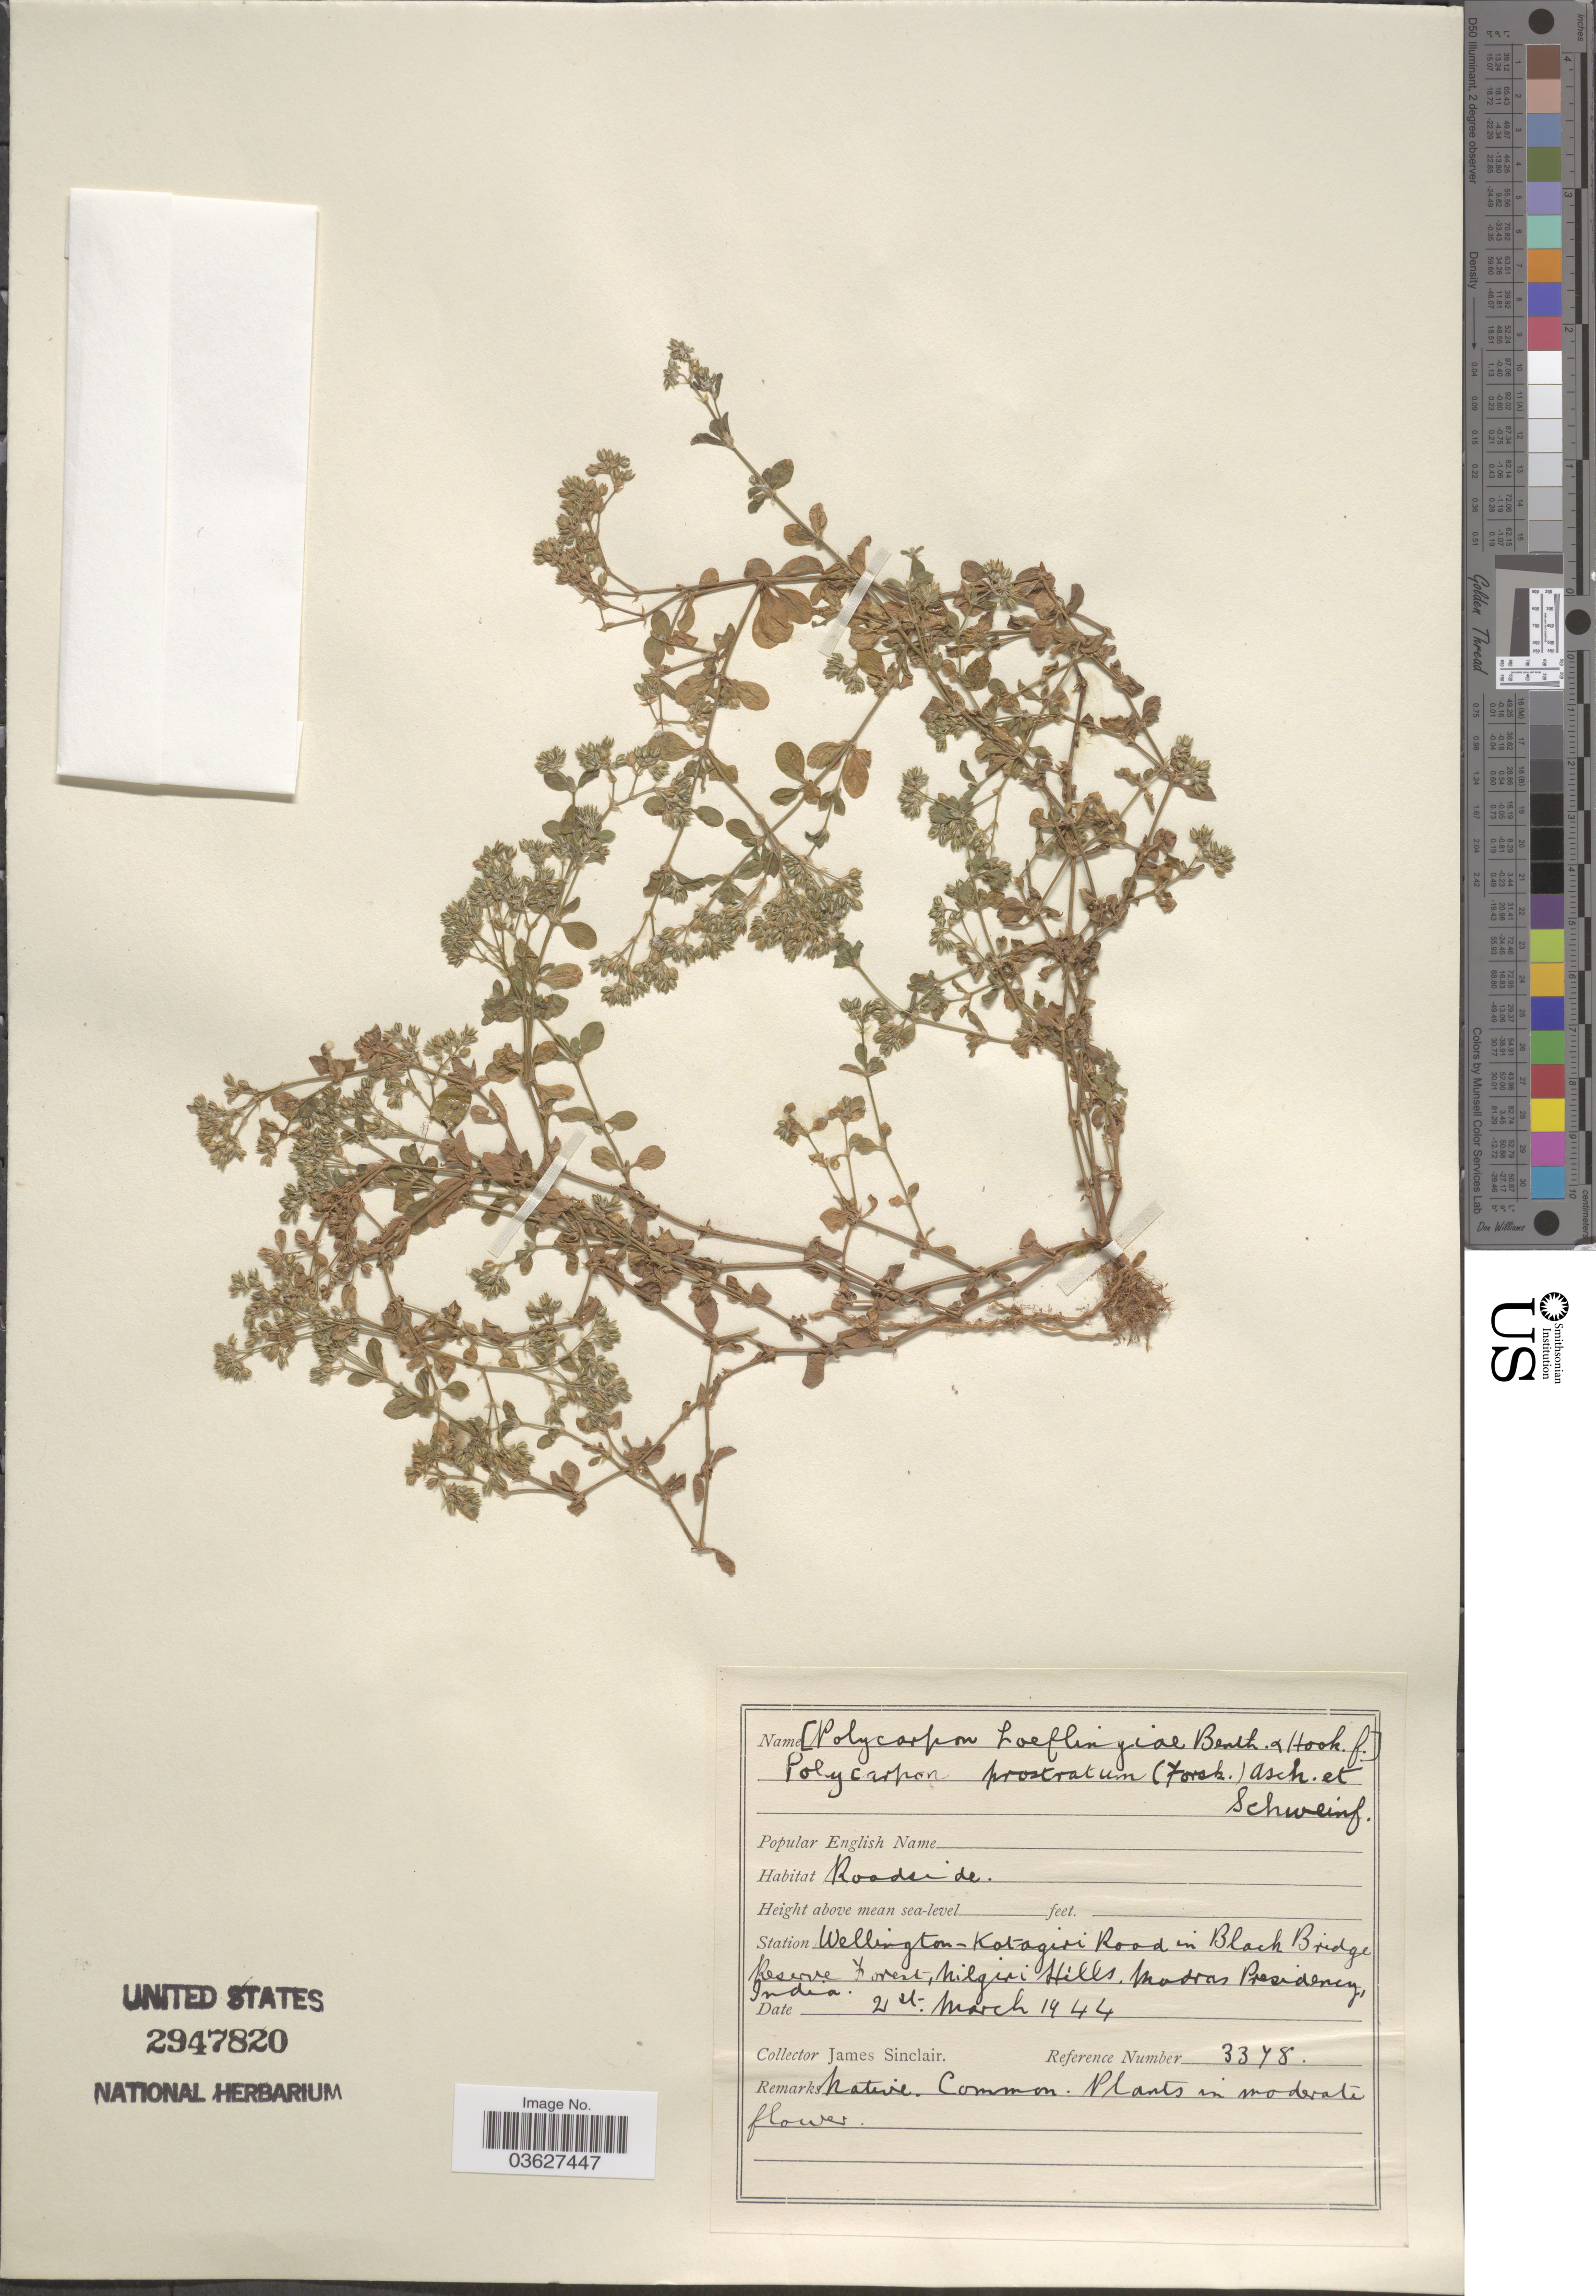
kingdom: Plantae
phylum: Tracheophyta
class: Magnoliopsida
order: Caryophyllales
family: Caryophyllaceae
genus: Polycarpon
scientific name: Polycarpon prostratum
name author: (Forssk.) Asch. & Schweinf.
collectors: J. Sinclair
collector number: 3378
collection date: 1944-03-21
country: India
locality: Station Wellington-Kotagiri Road in Black Bridge Reserve Forest, Nilgiri Hills, Madras Presidency.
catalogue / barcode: US 2947820